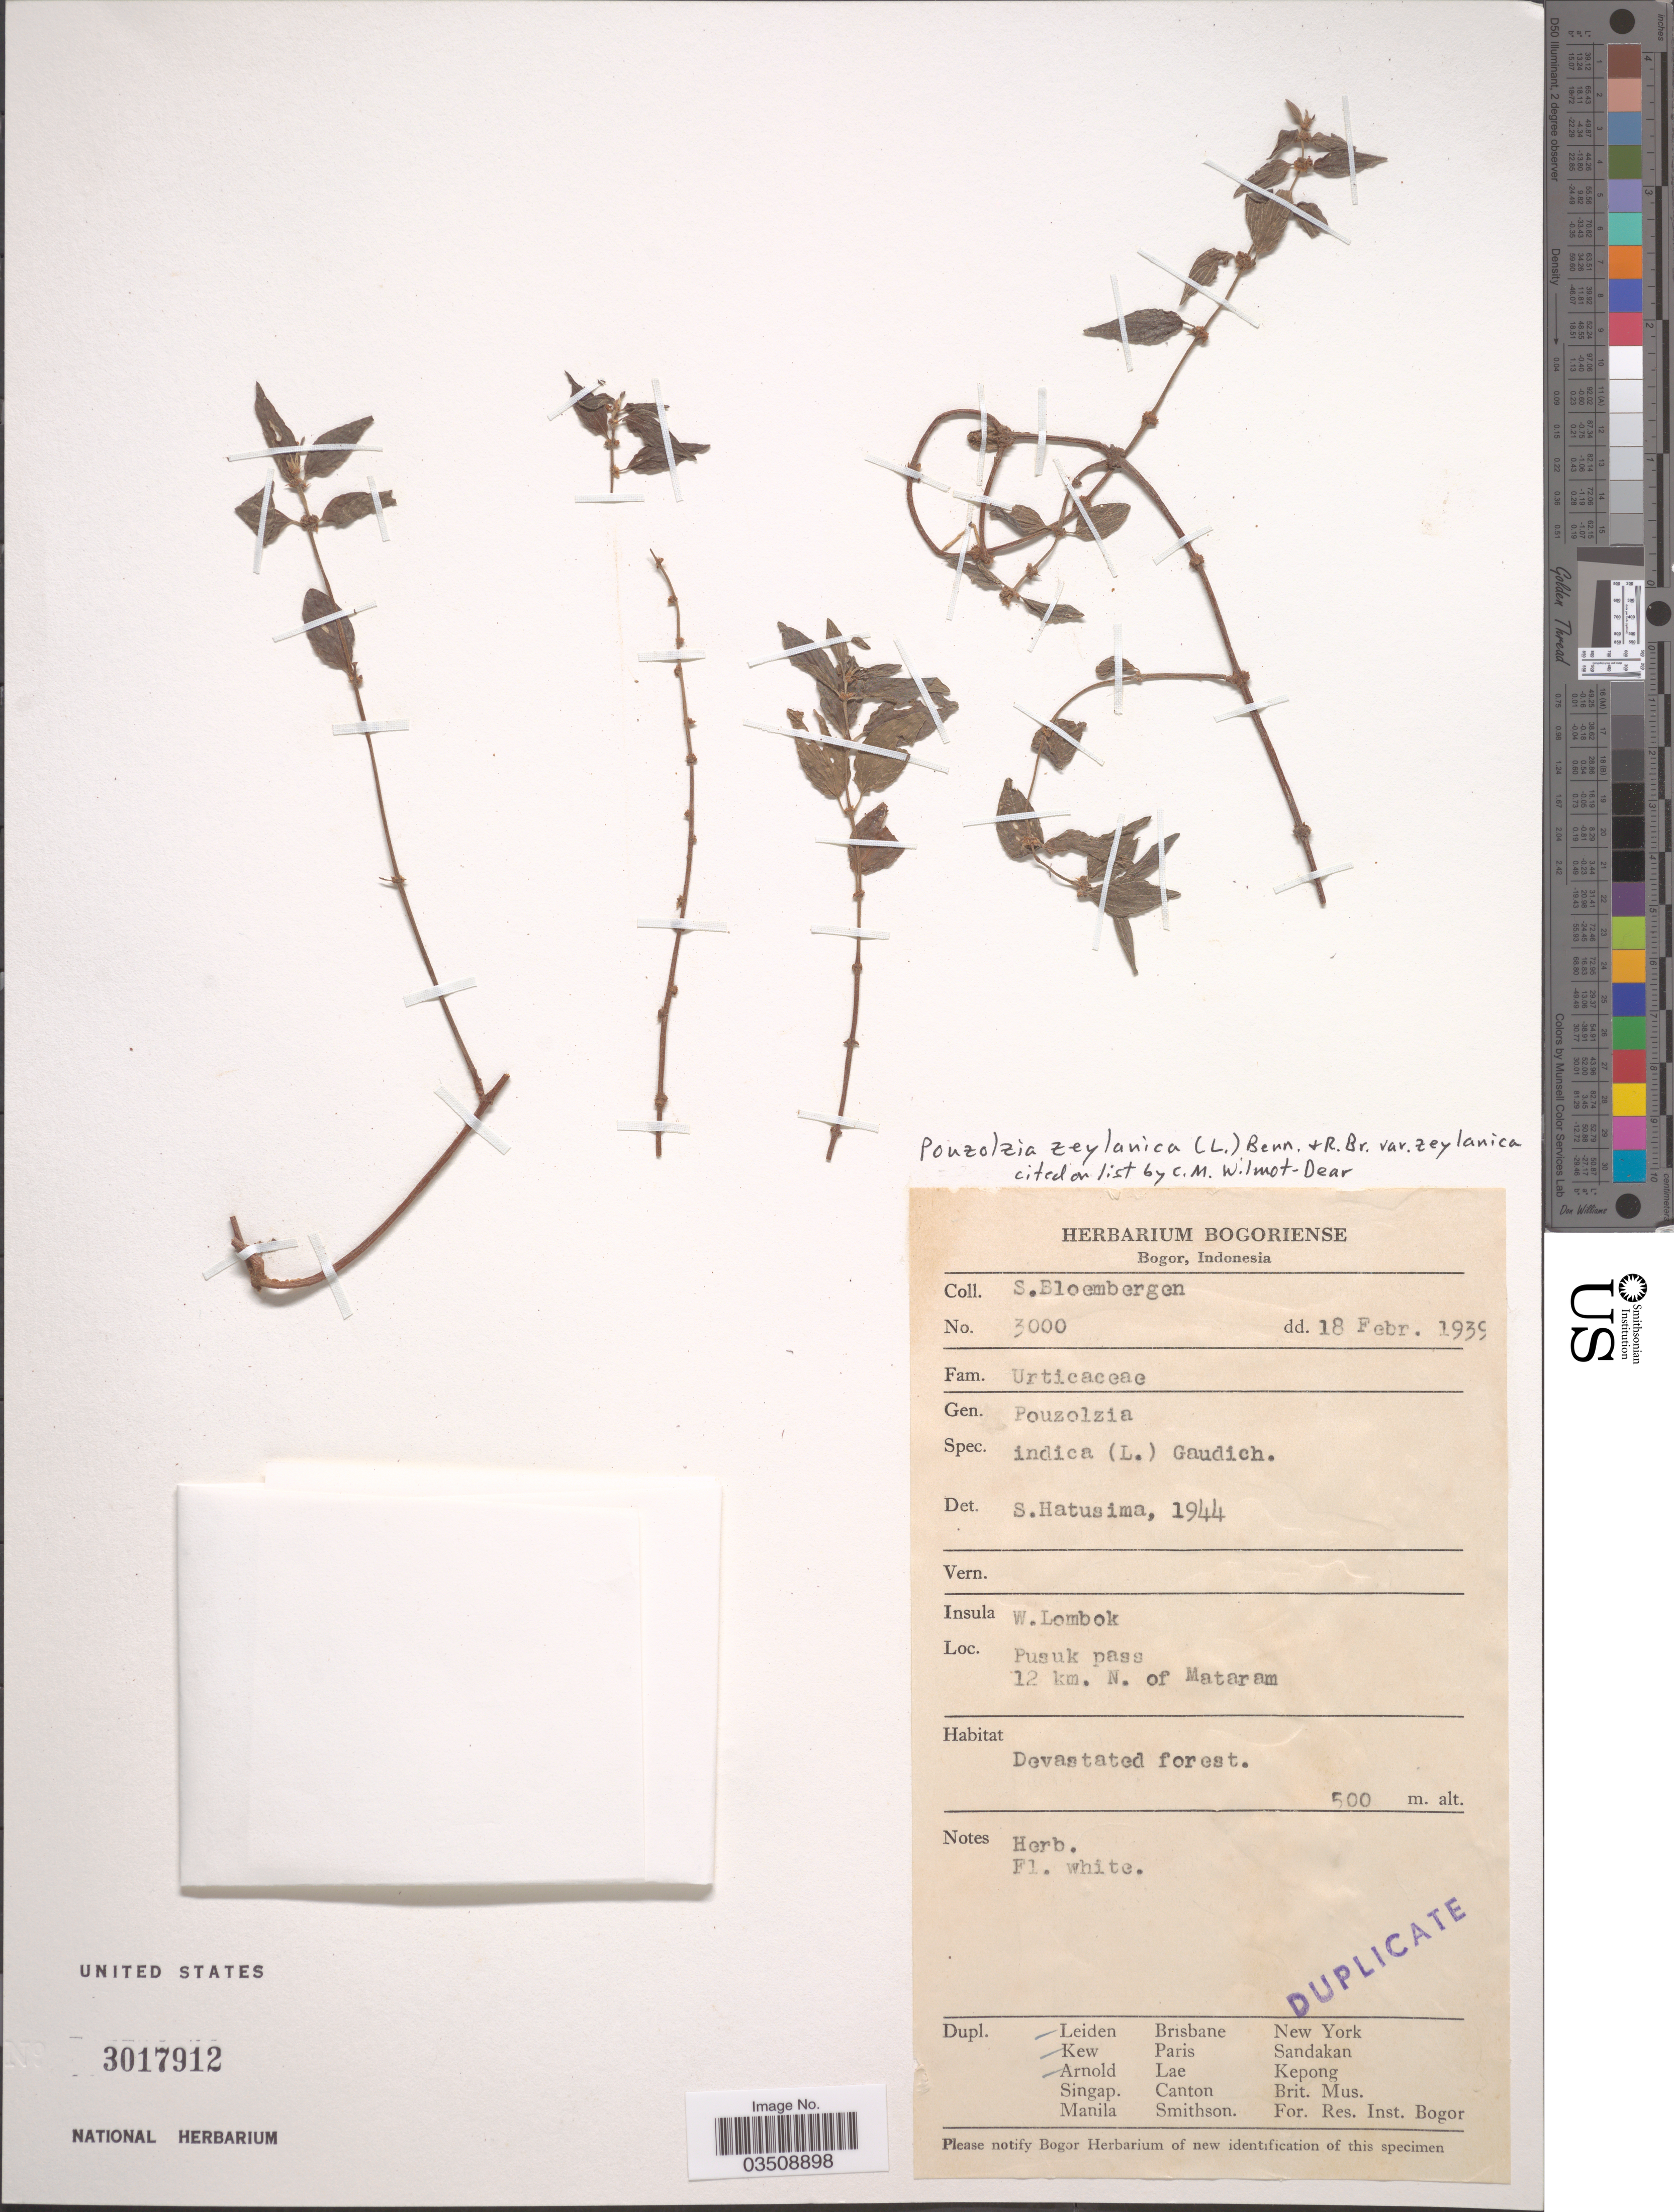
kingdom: Plantae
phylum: Tracheophyta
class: Magnoliopsida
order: Rosales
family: Urticaceae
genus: Pouzolzia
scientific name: Pouzolzia zeylanica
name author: (L.) Benn.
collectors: S. Bloembergen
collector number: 3000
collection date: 1939-02-18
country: Indonesia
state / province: Nusa Tenggara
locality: Insula W. Lombok. Pusuk pass. 12 km. N. of Mataram.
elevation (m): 500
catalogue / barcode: US 3017912